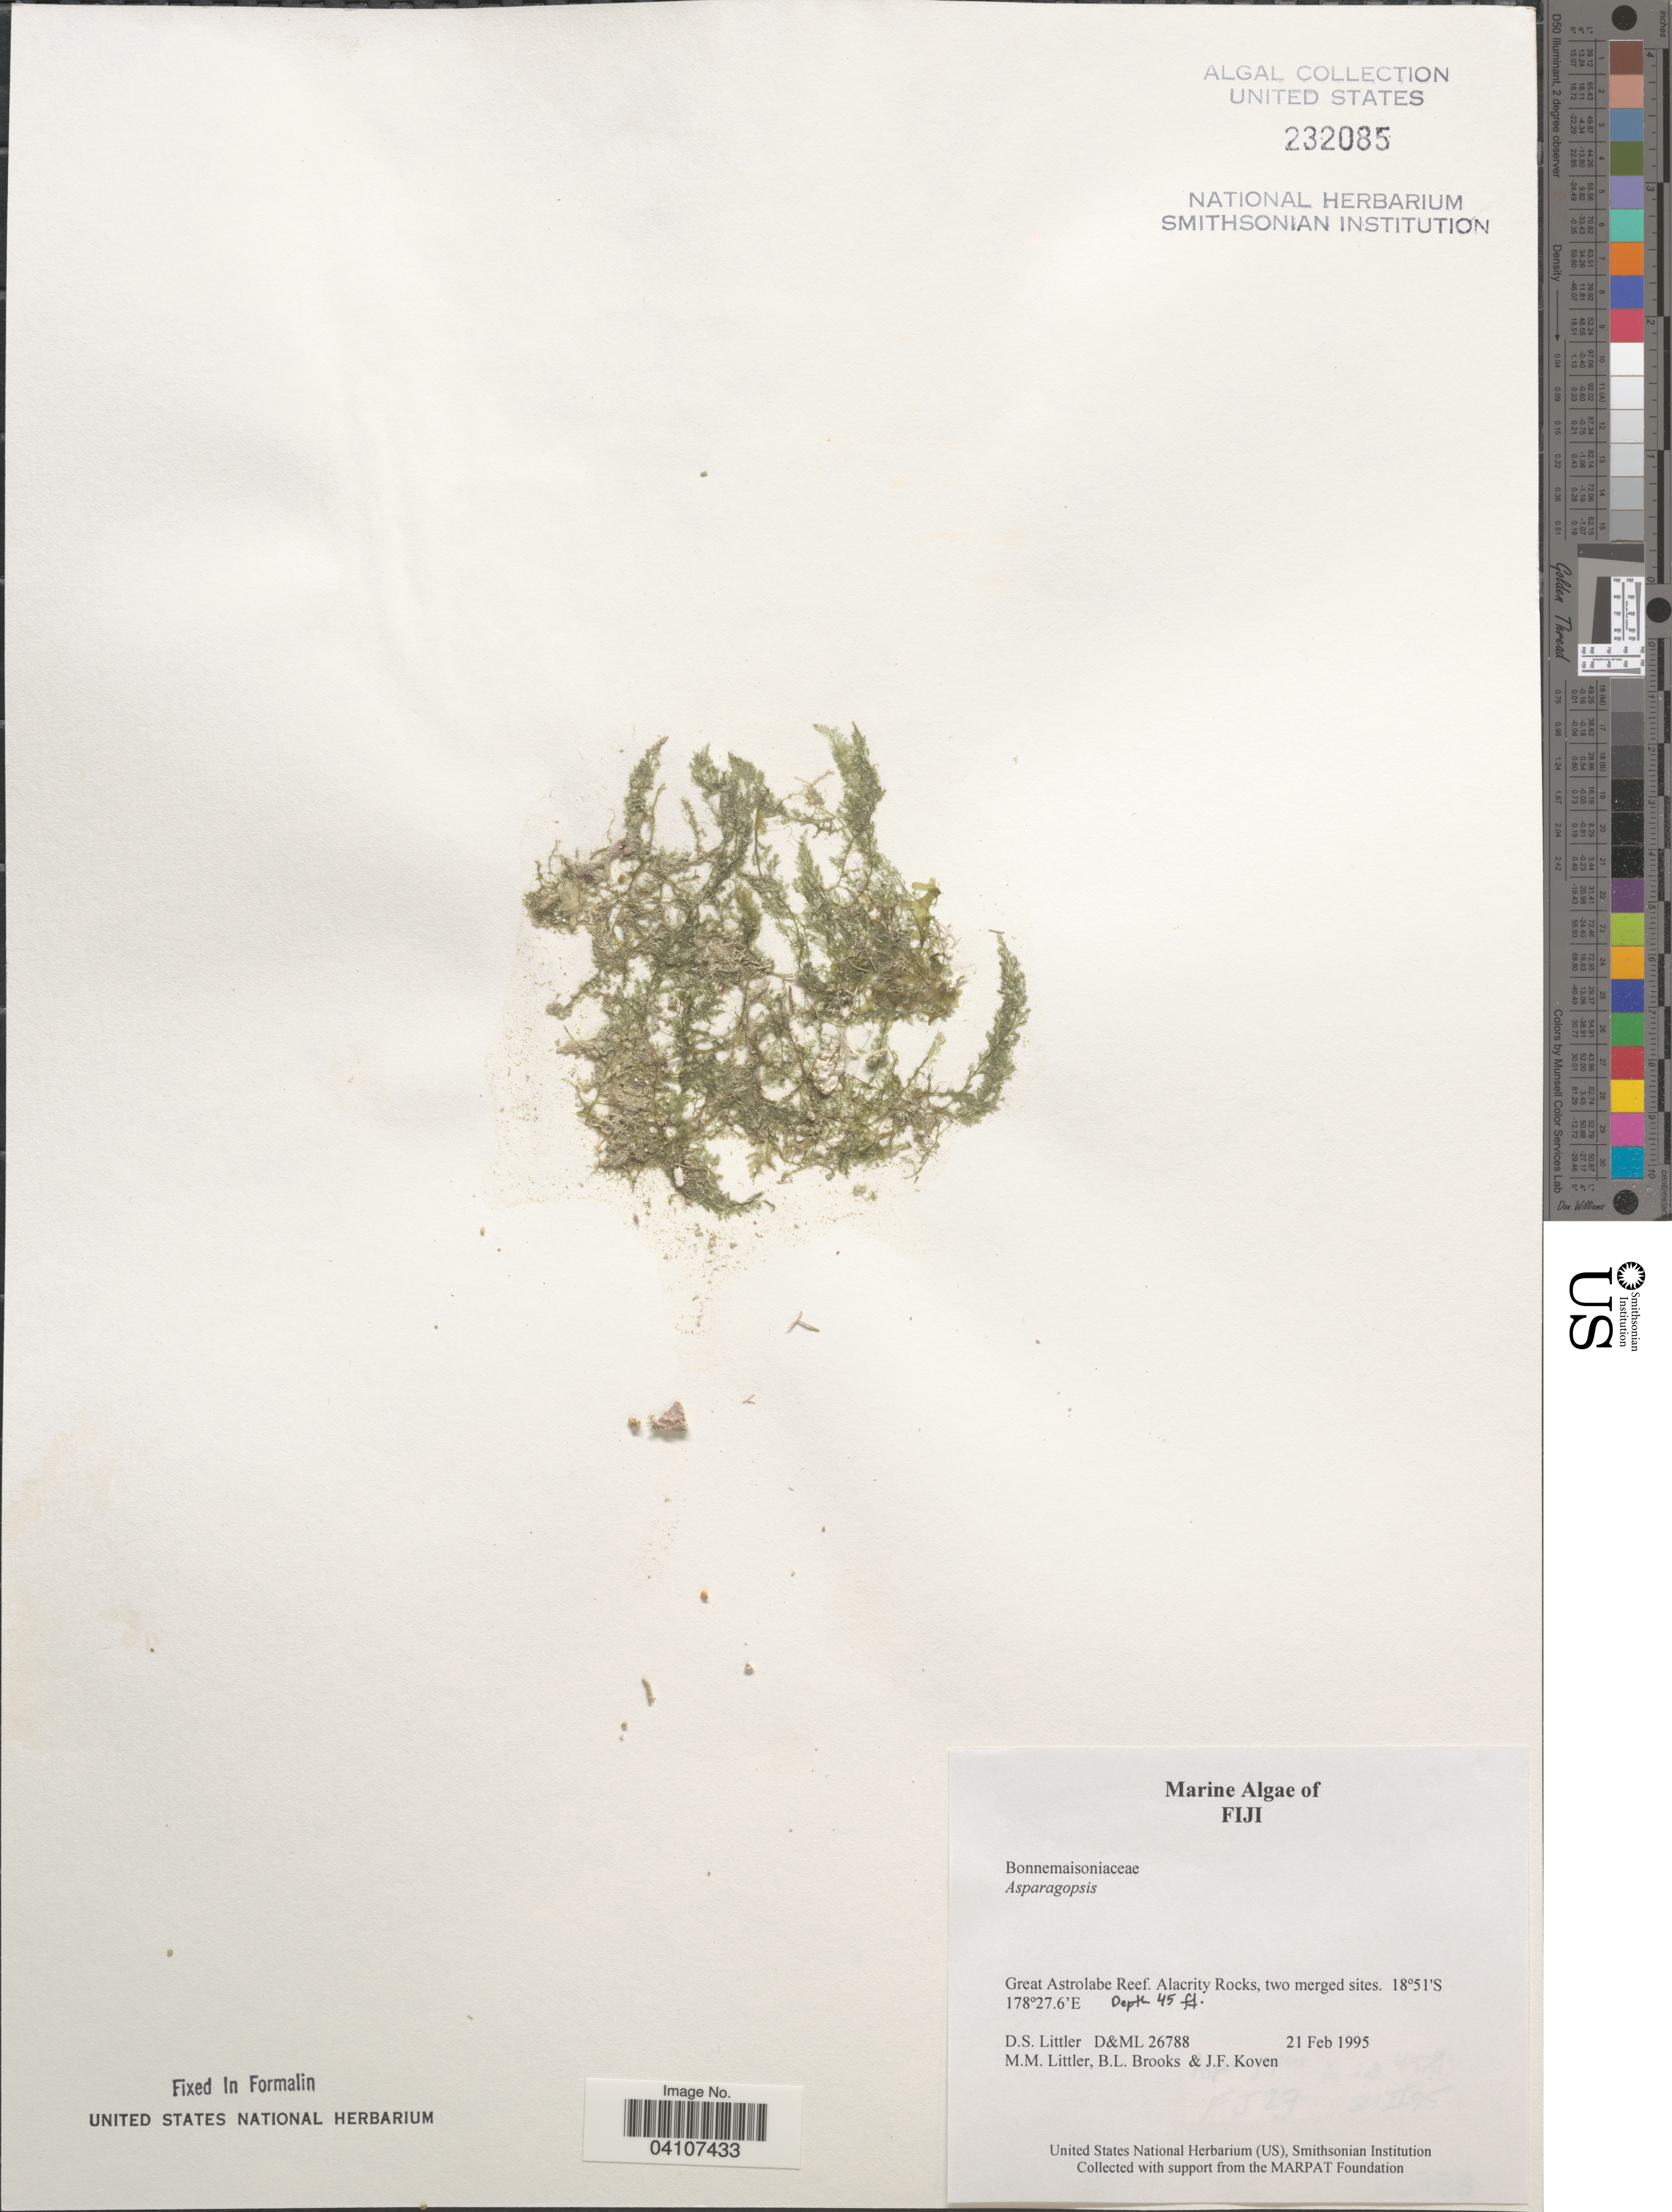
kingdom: Plantae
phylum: Rhodophyta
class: Florideophyceae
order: Bonnemaisoniales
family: Bonnemaisoniaceae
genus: Asparagopsis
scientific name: Asparagopsis sp.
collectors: D. S. Littler, B. Brooks & J. Koven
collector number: D&ML 26788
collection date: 1995-02-21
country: Fiji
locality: Great Astrolabe Reef. Alacrity Rocks, two merged sites.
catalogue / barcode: US 232085